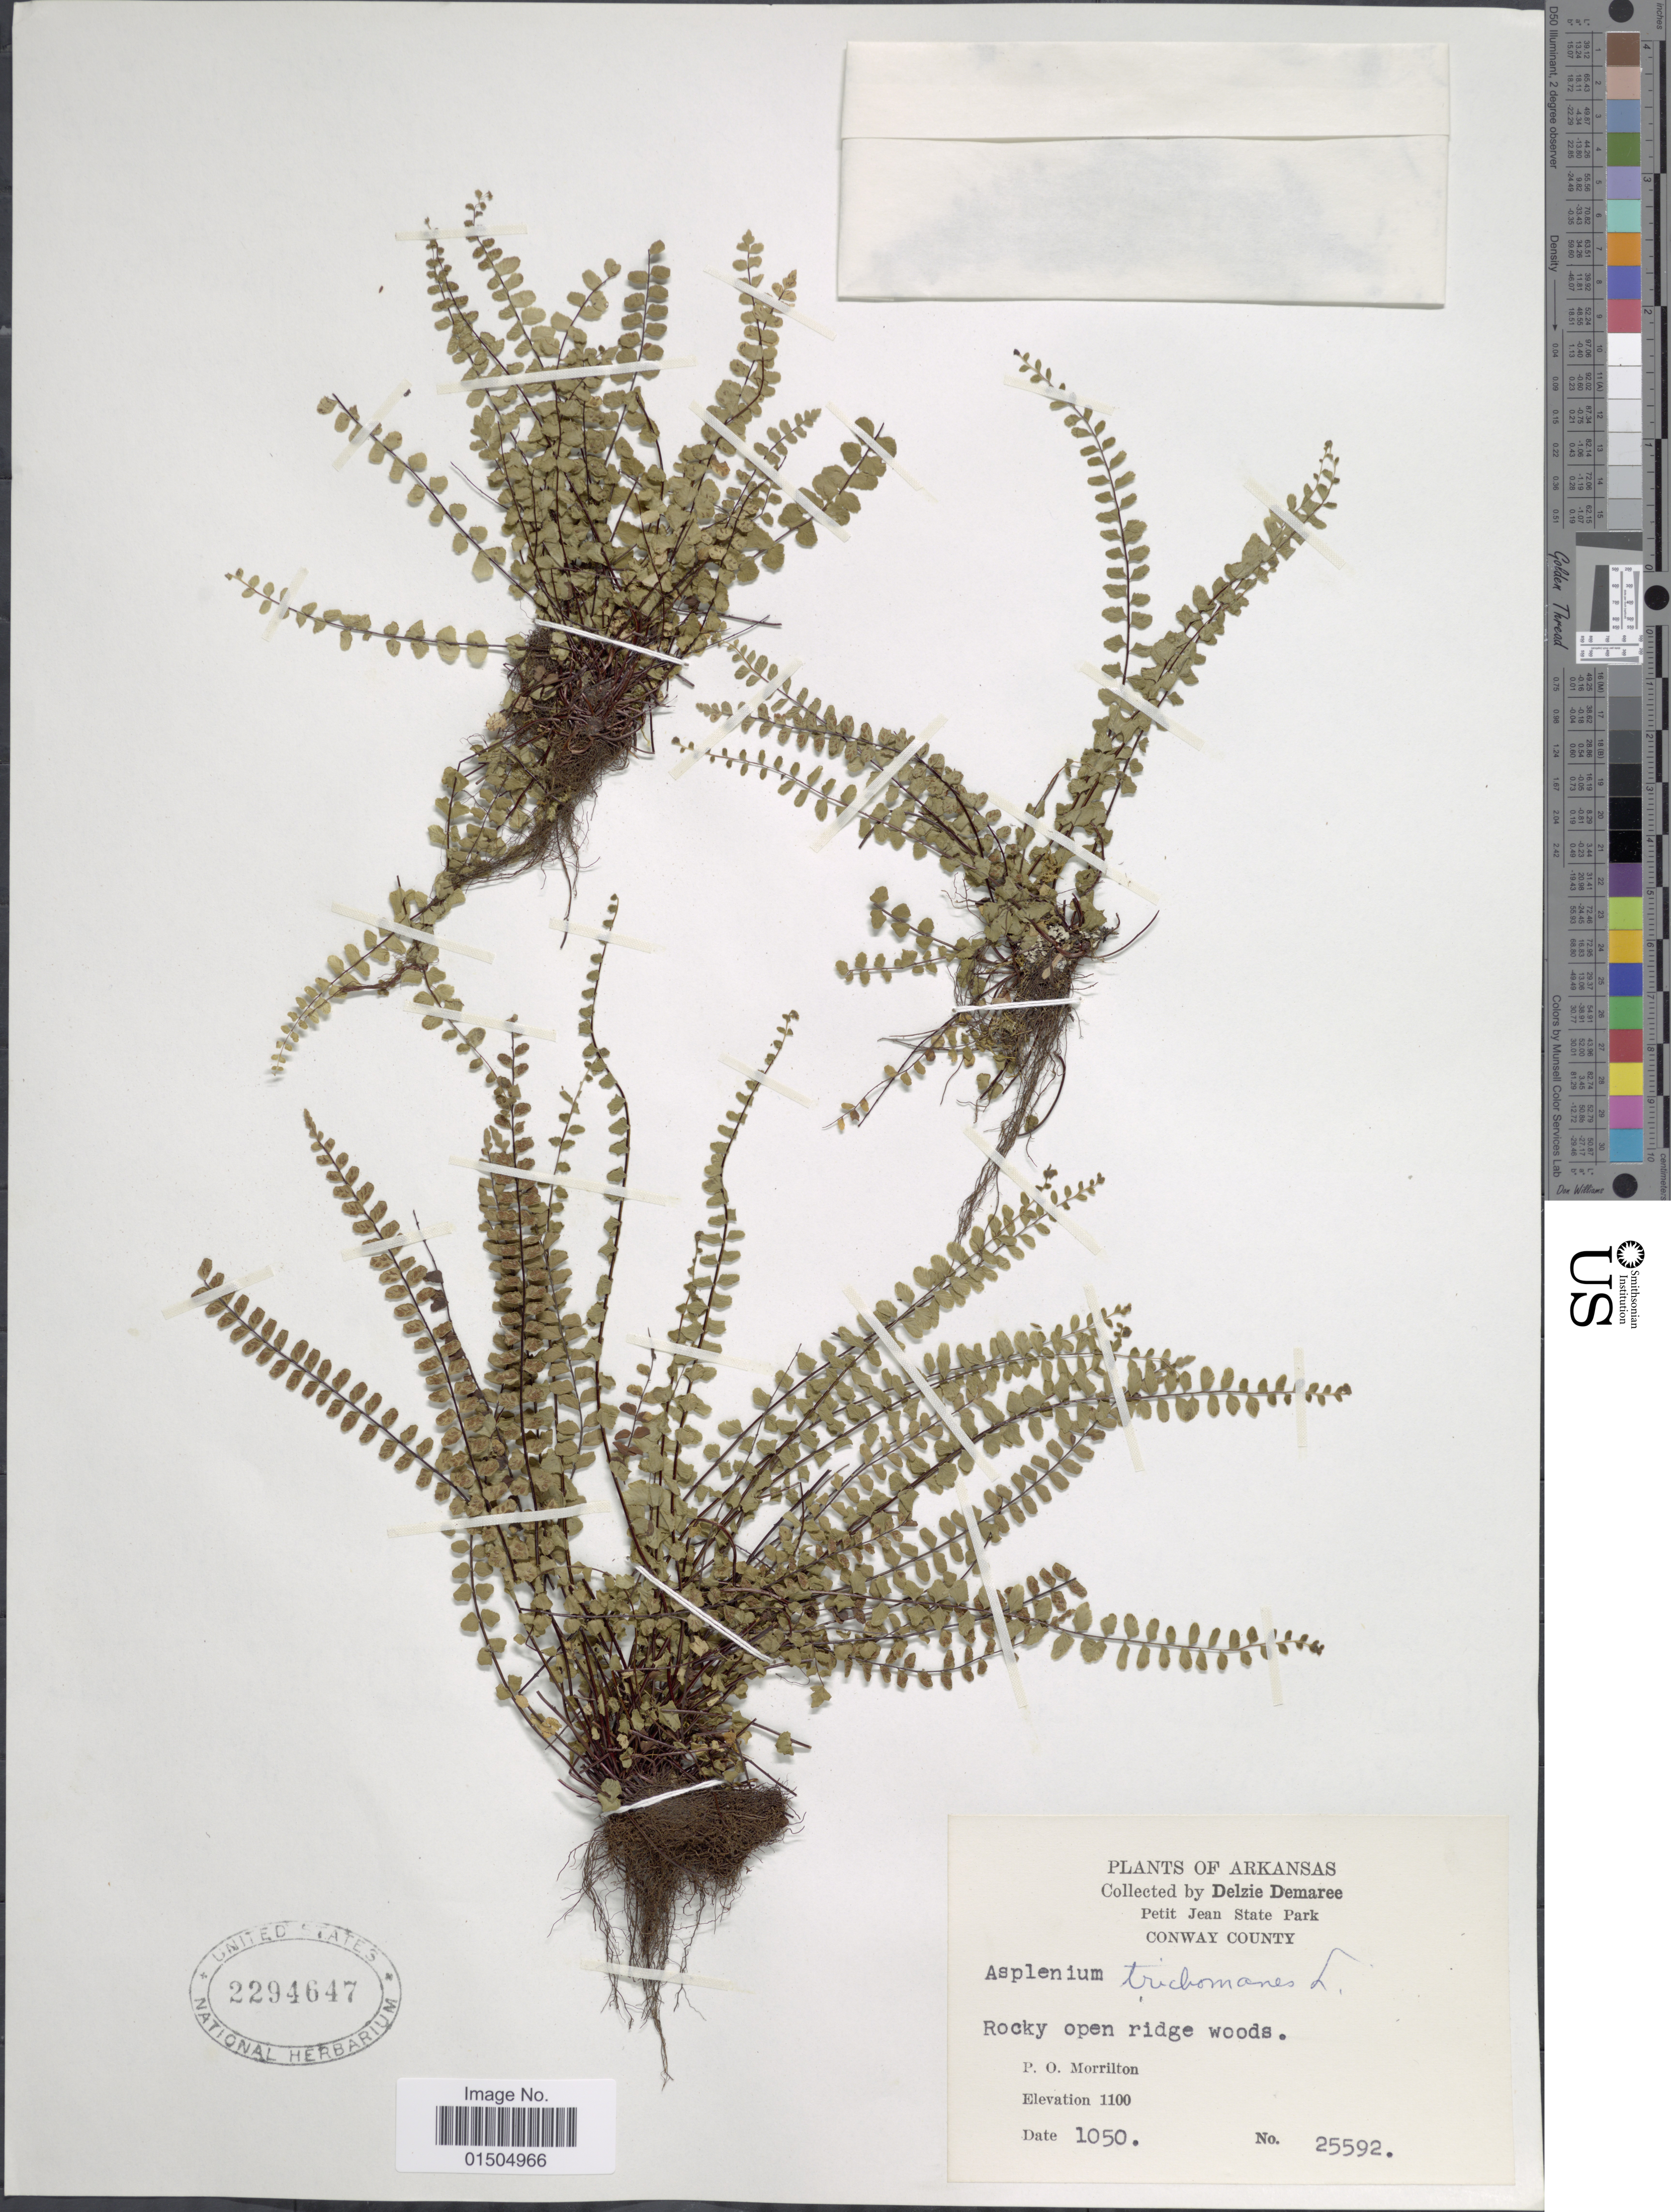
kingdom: Plantae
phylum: Tracheophyta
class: Polypodiopsida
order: Polypodiales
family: Aspleniaceae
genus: Asplenium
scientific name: Asplenium trichomanes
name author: L.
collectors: D. Demaree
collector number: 25592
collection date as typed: Transcribed d/m/y: /10/50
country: United States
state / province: Arkansas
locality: Petit Jean State Park. Conway County. P.O. Morrilton.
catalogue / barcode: US 2294647